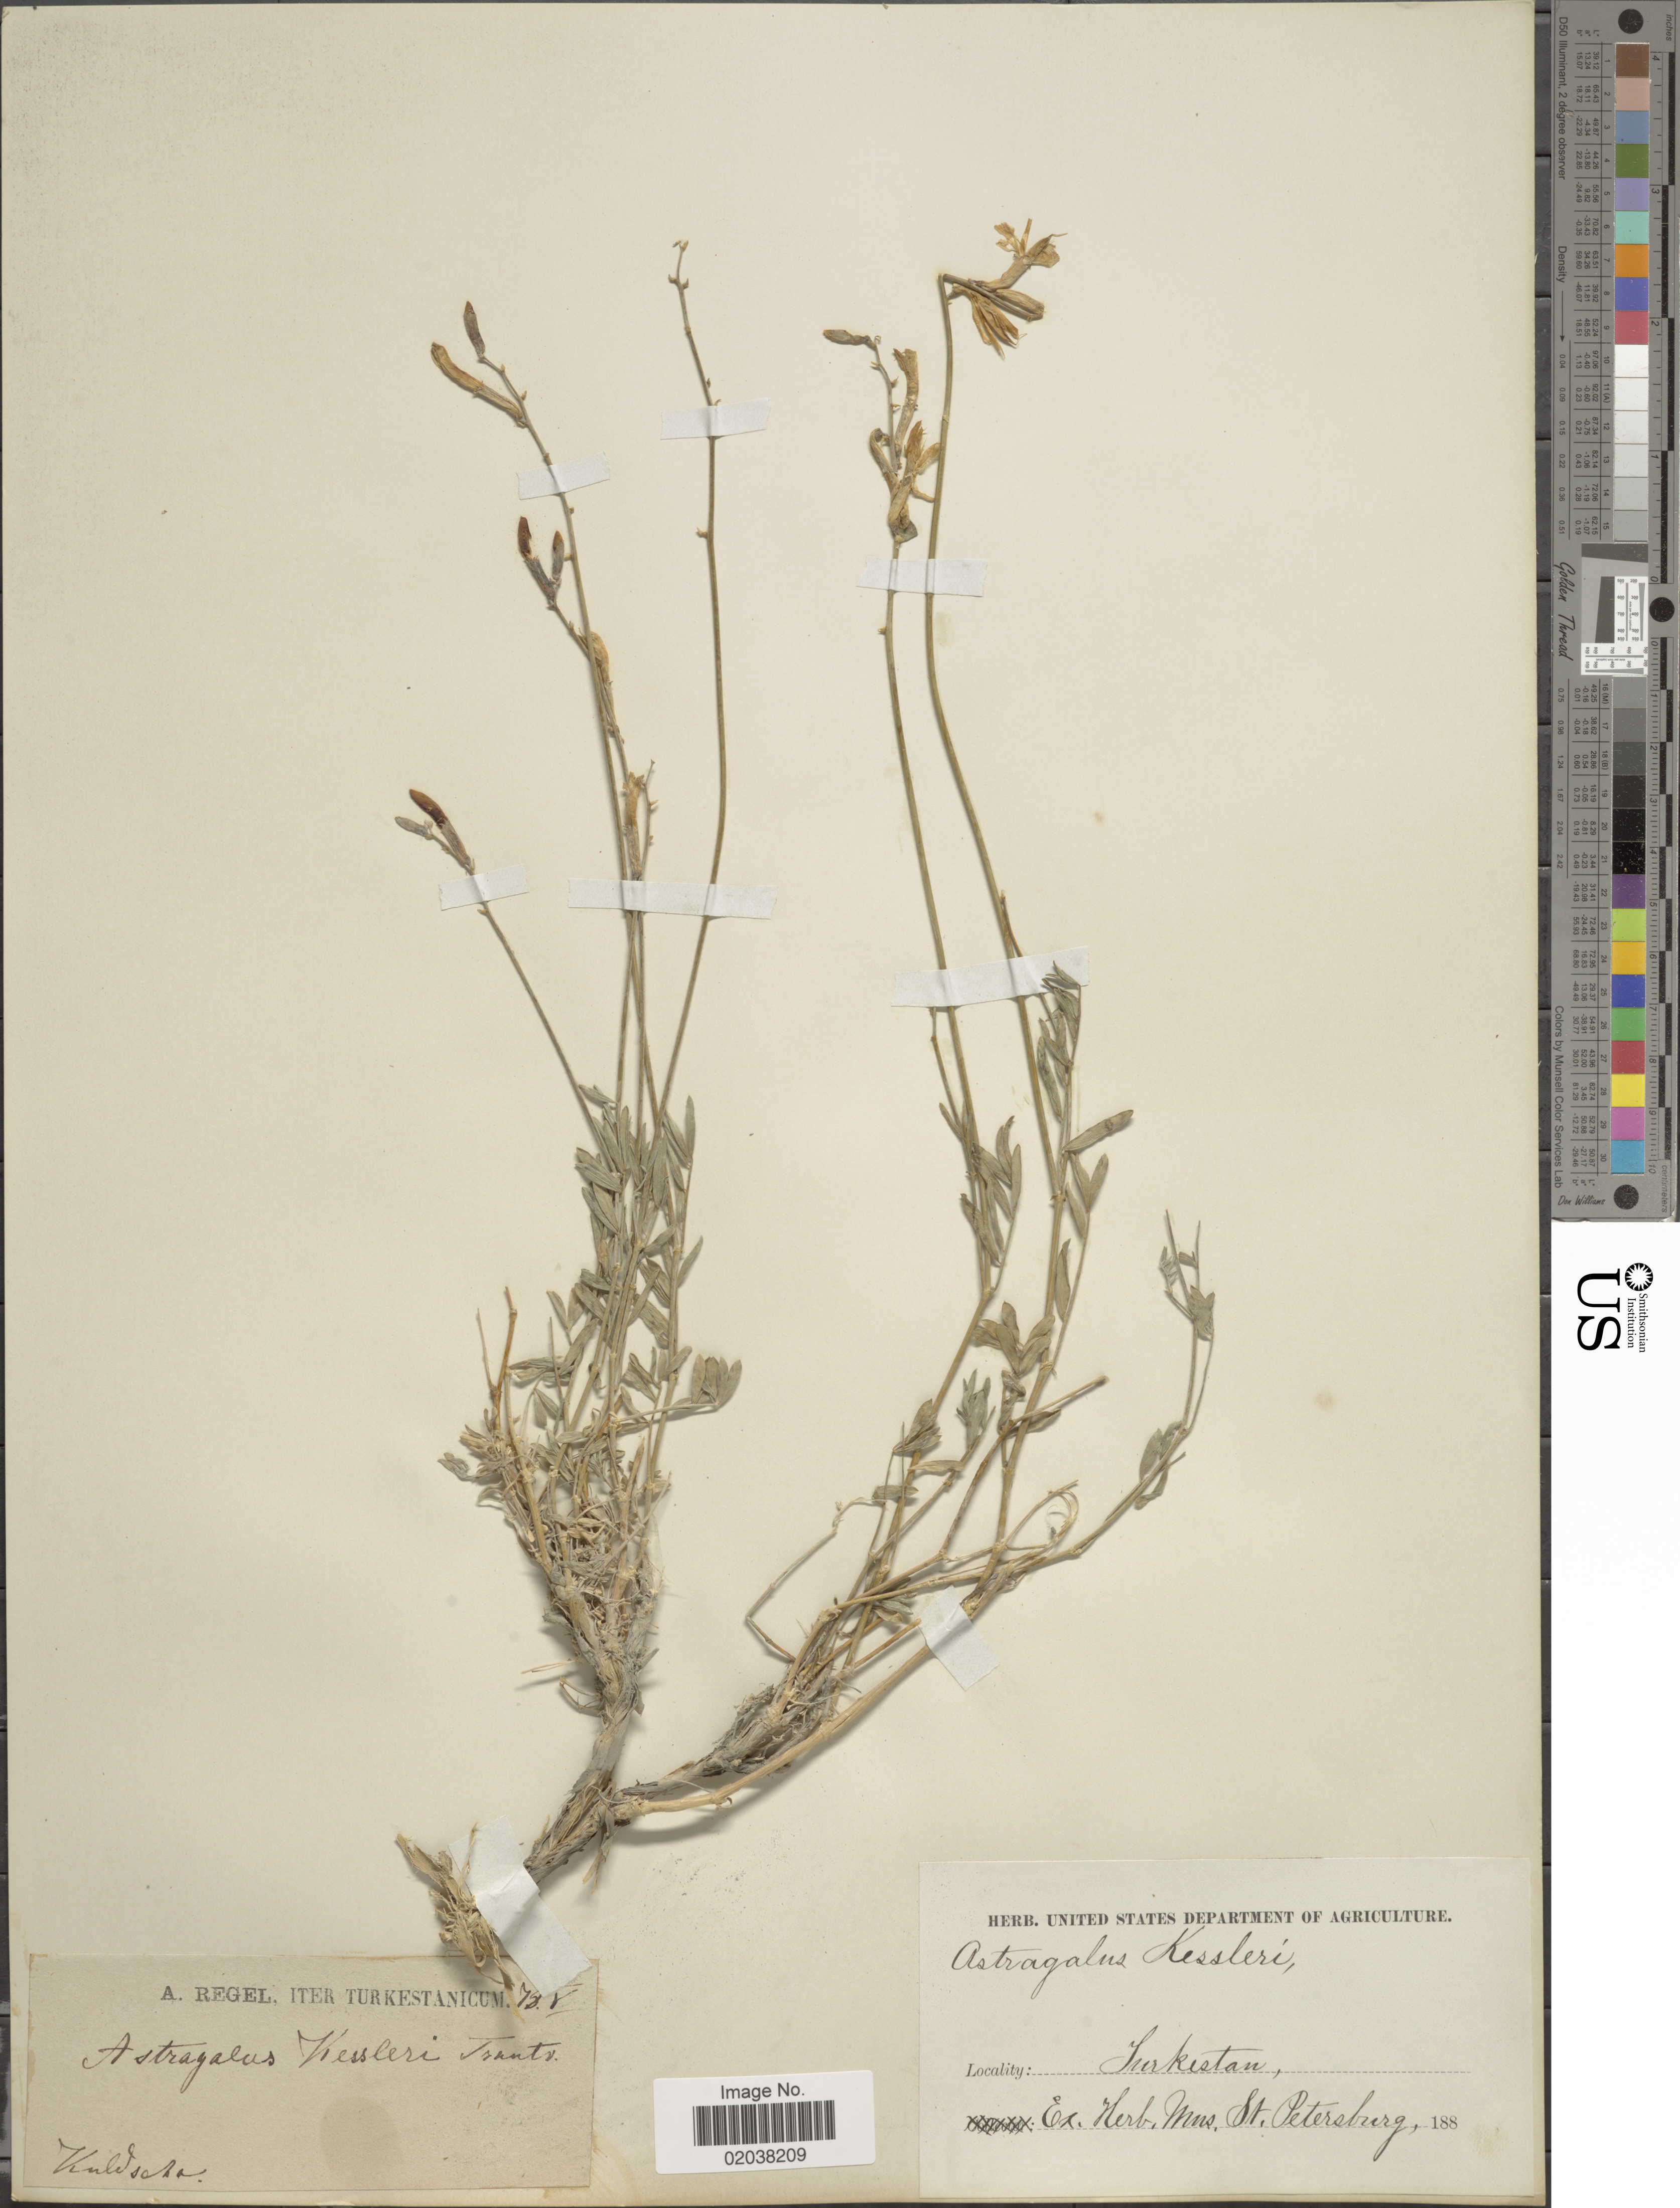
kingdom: Plantae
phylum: Tracheophyta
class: Magnoliopsida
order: Fabales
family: Fabaceae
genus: Astragalus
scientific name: Astragalus kessleri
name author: Trautv.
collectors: A. Regel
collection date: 1888-05-18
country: Iran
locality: Turkistan [interpreted]